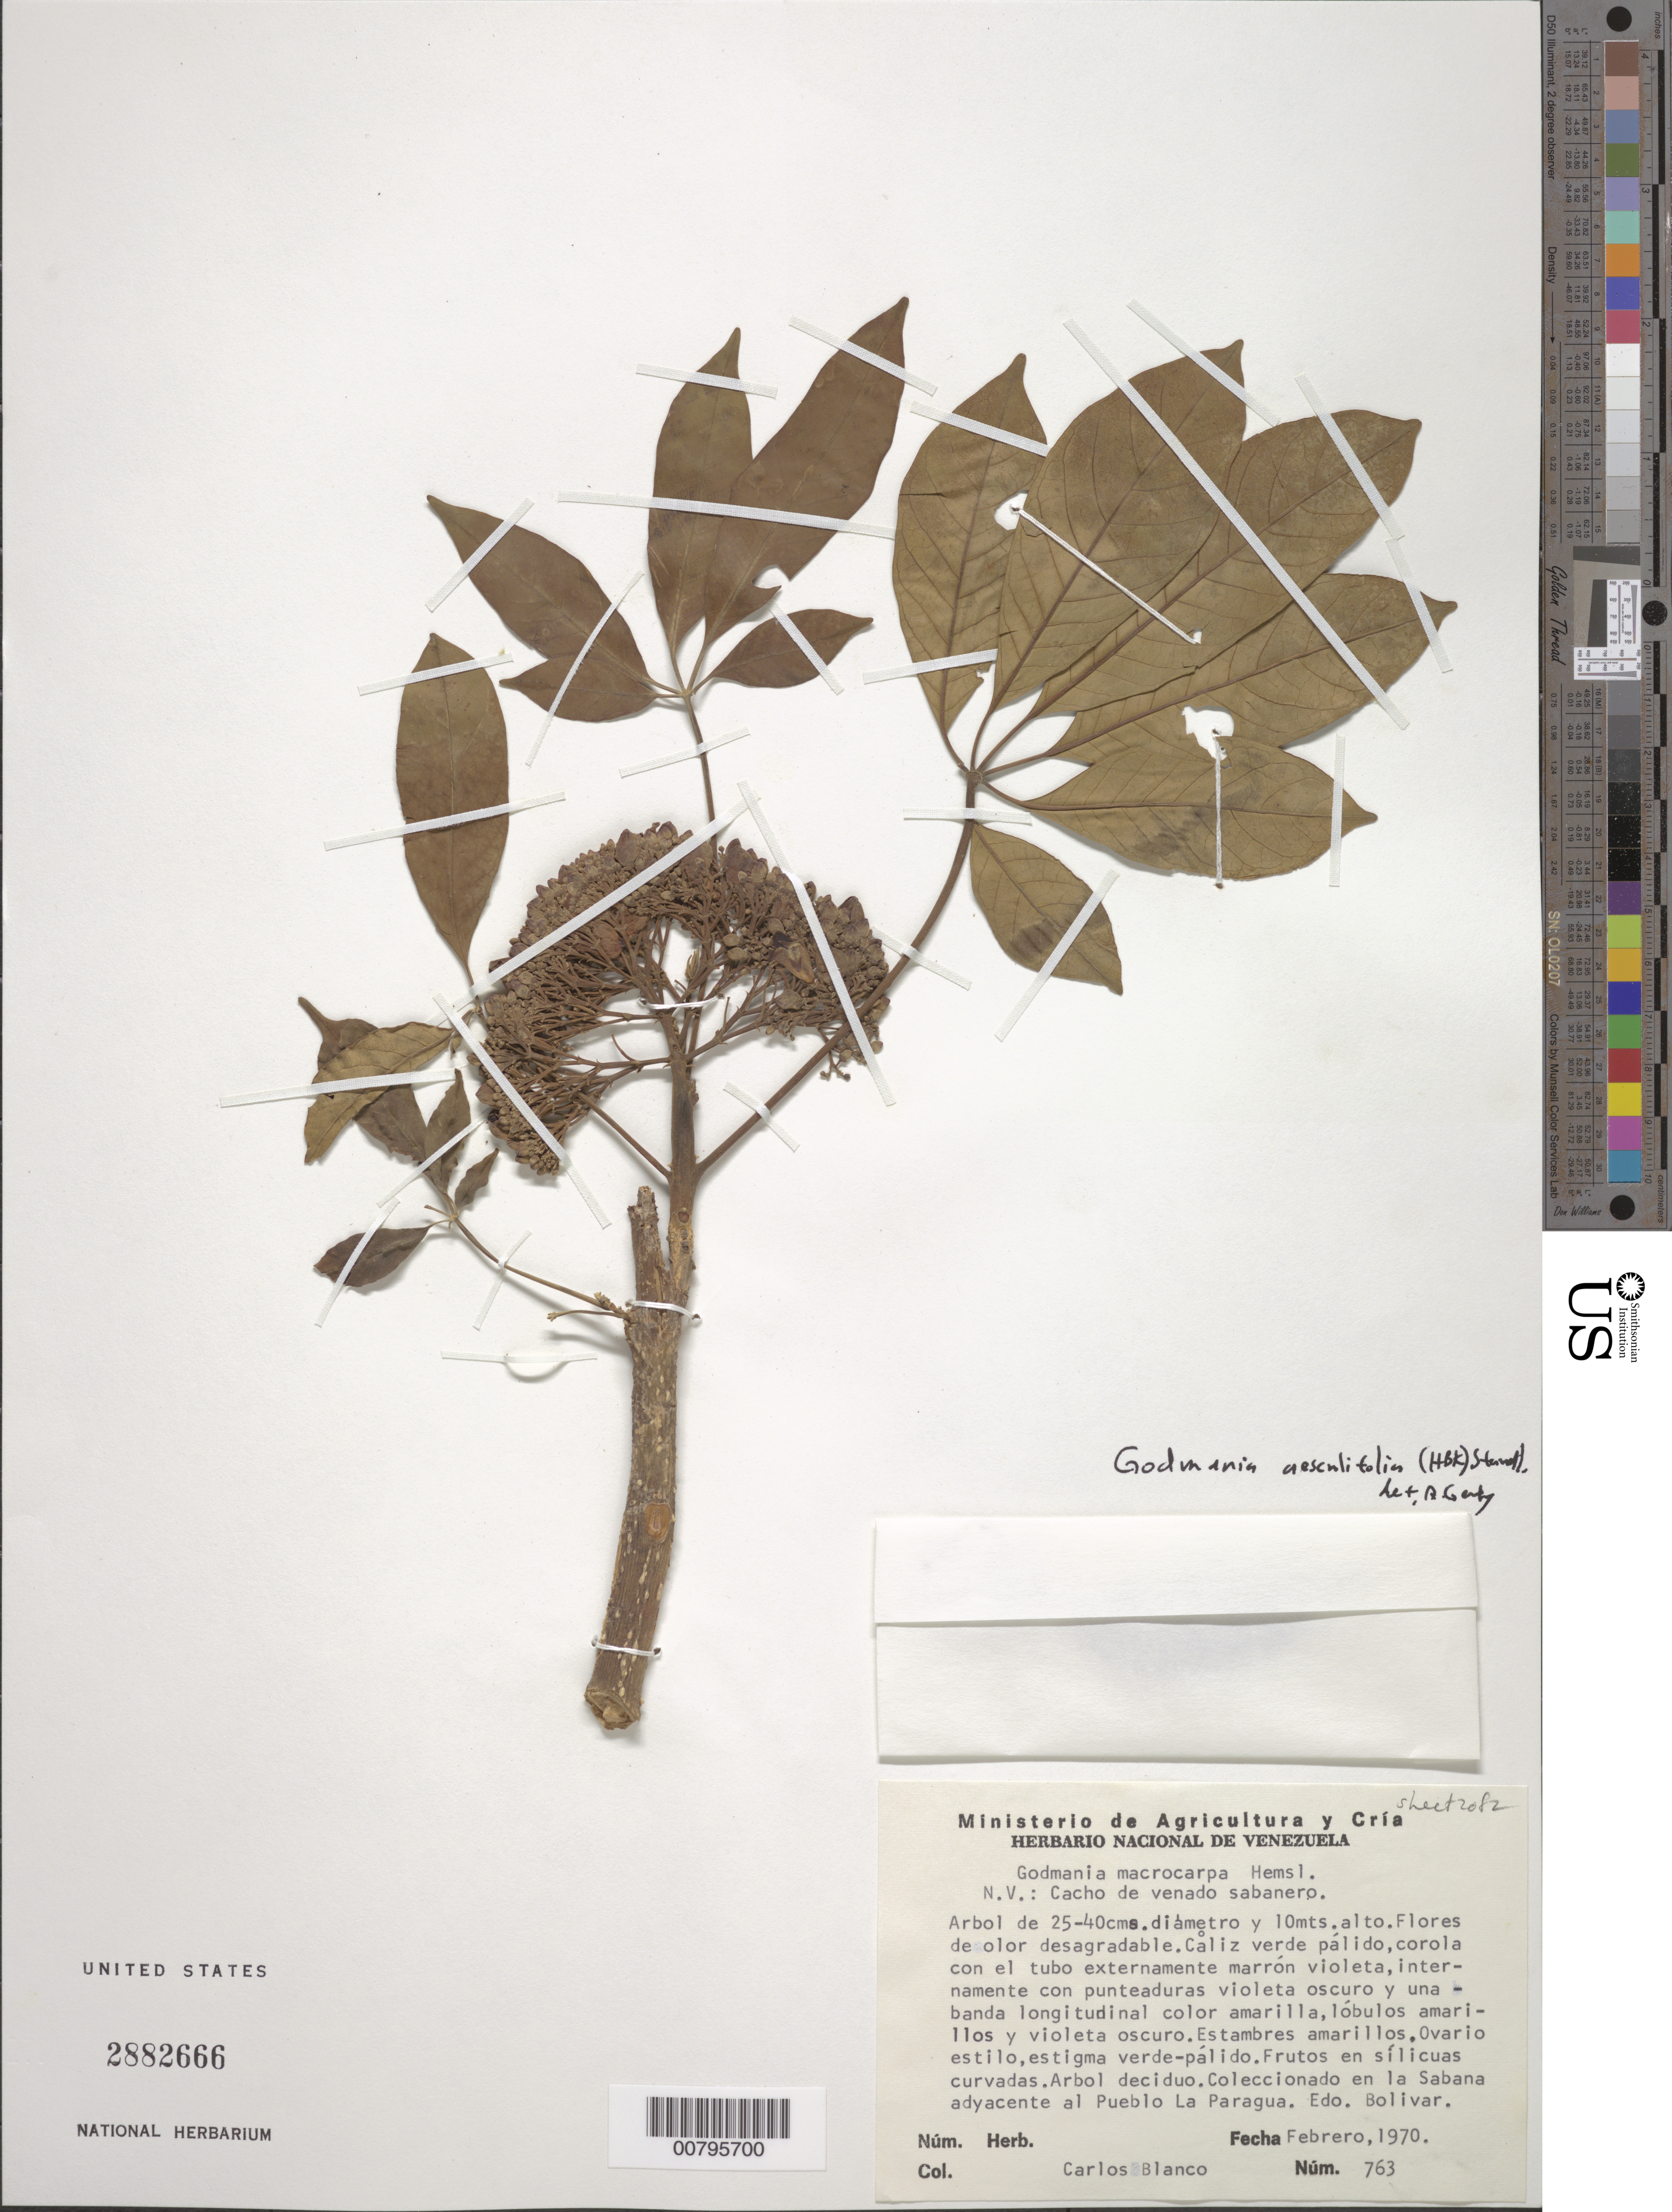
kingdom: Plantae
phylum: Tracheophyta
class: Magnoliopsida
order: Lamiales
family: Bignoniaceae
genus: Godmania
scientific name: Godmania aesculifolia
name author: Standl.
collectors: C. Blanco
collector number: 763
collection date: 1970-02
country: Venezuela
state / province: Bolivar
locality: En la Sabana adyacente al Pueblo La Paragua.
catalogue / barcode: US 2882666